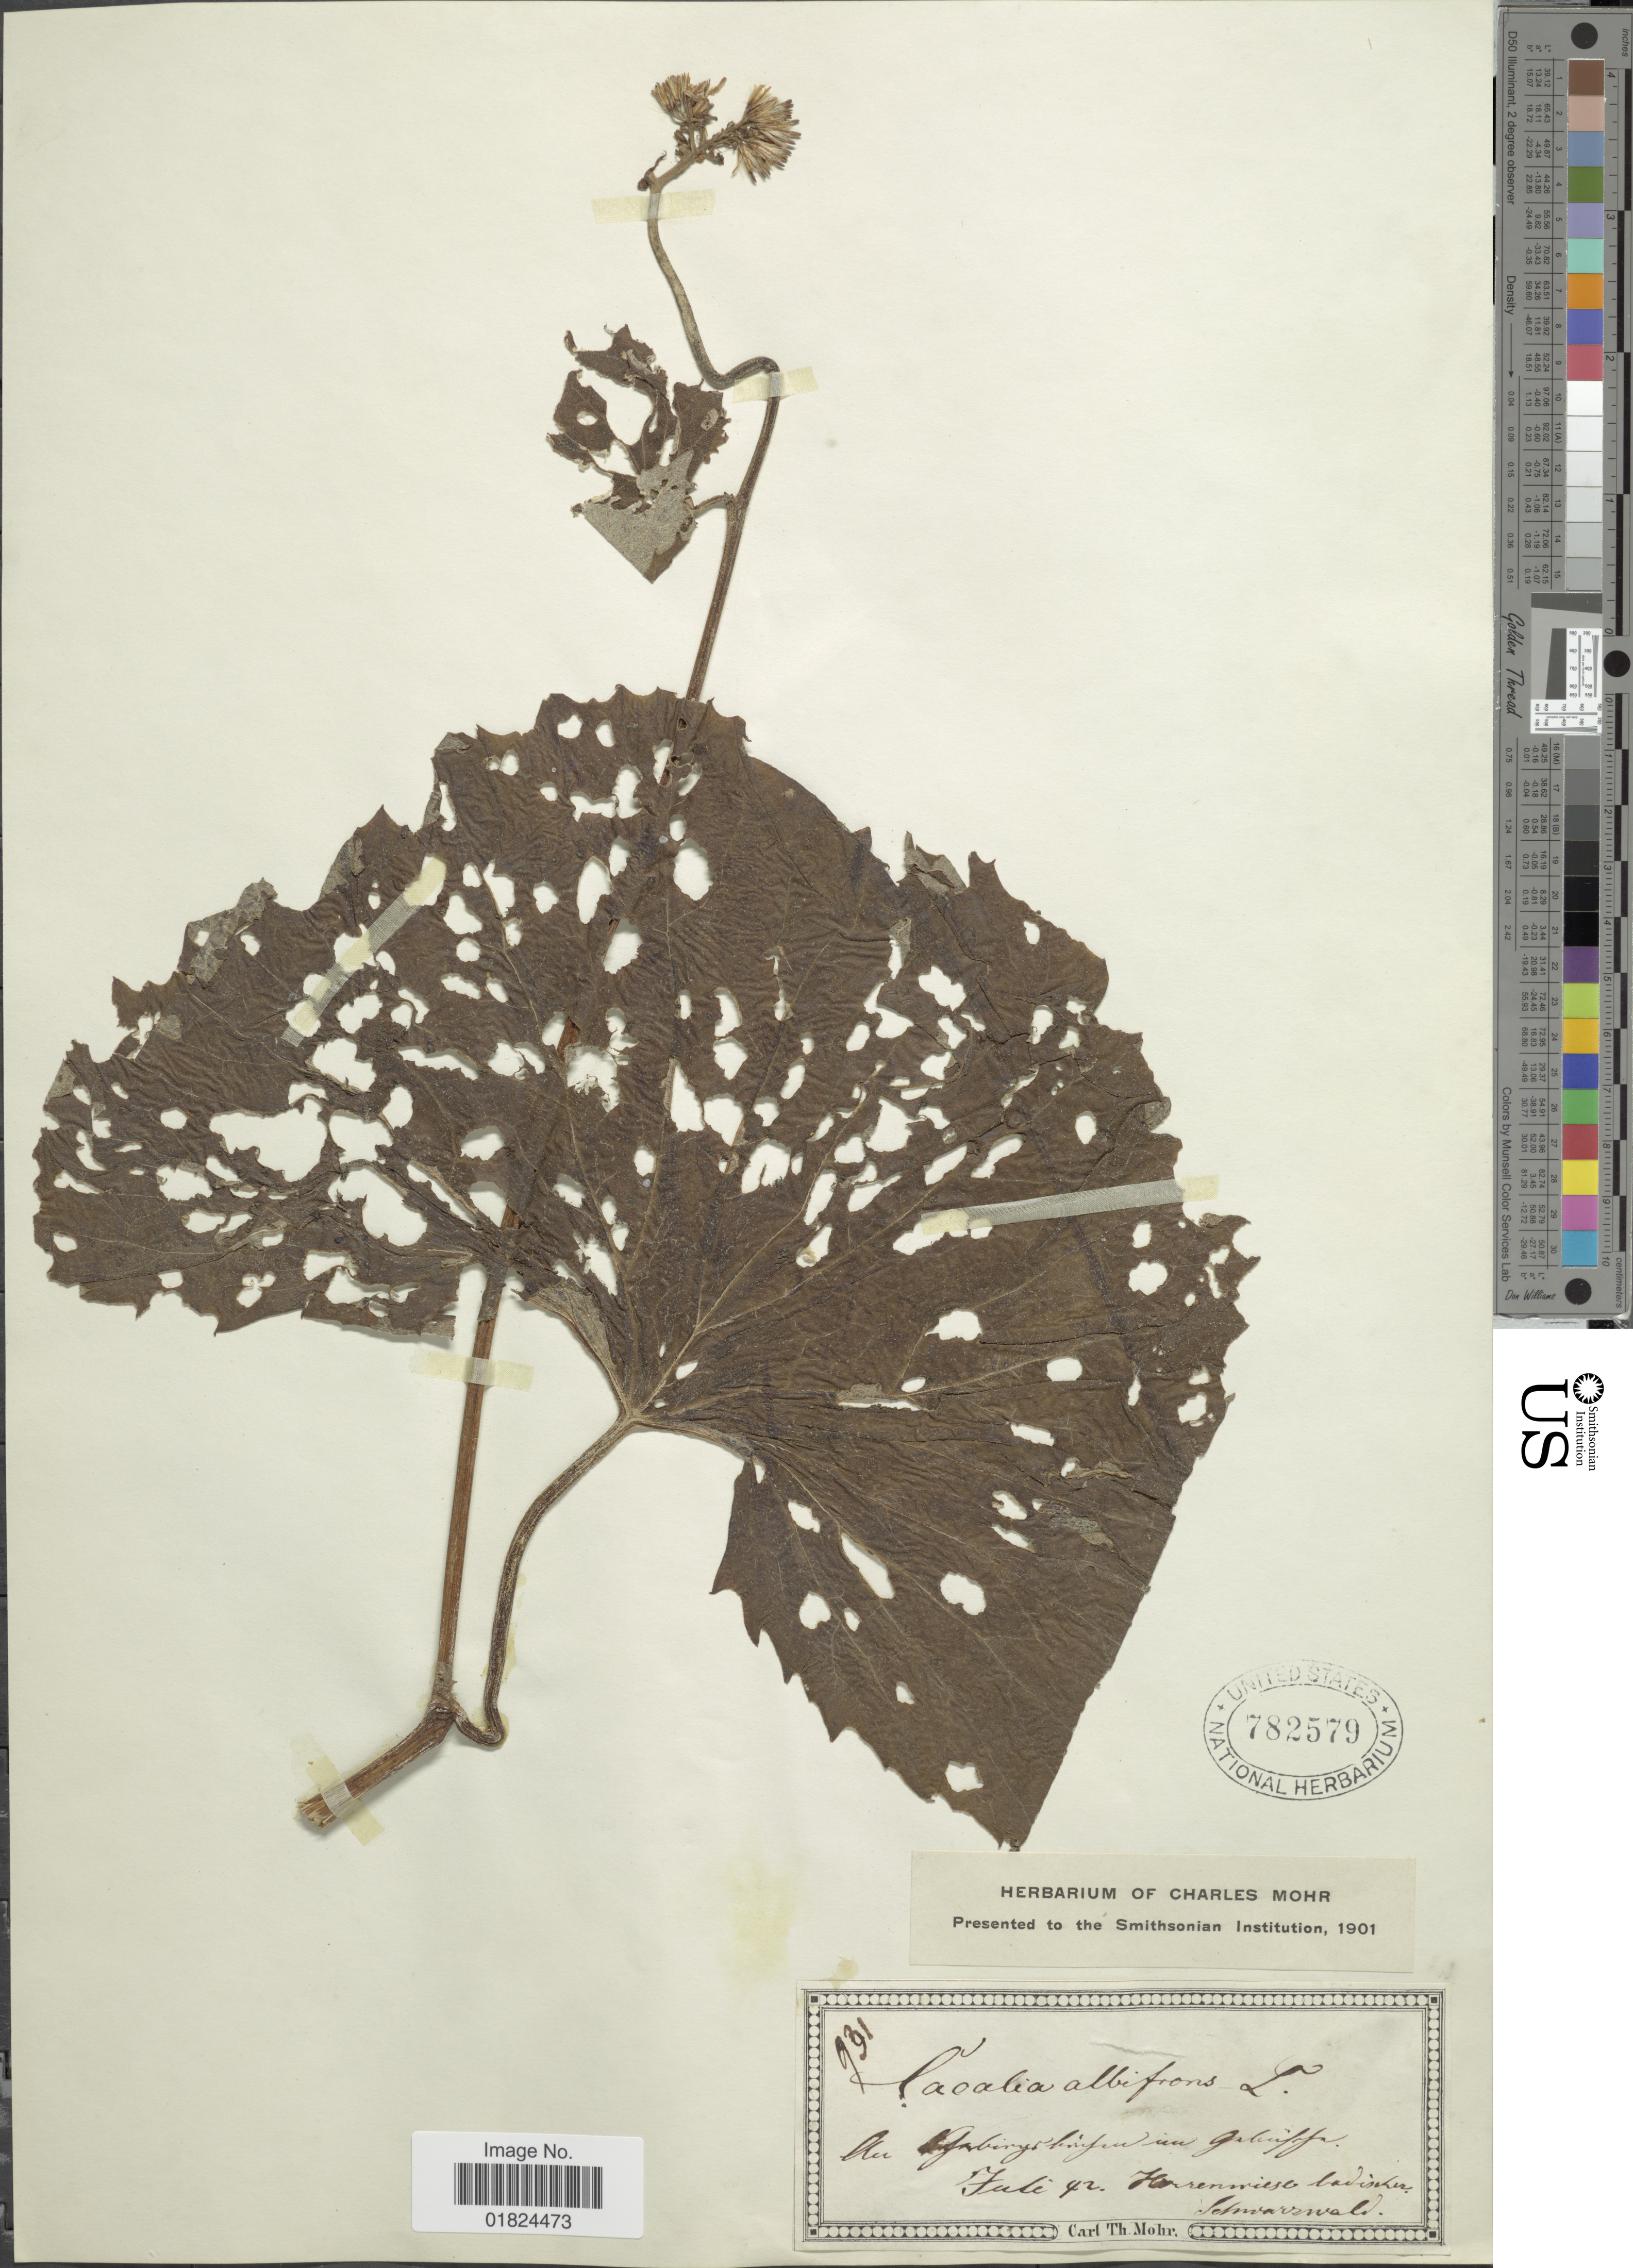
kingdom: Plantae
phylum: Tracheophyta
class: Magnoliopsida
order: Asterales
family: Asteraceae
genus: Adenostyles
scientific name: Adenostyles alliariae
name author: (Gouan) A. Kern.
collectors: Schwarzwals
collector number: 931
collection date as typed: Transcribed d/m/y: /7/92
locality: Au Gebirge brifin in Gsbuffer, Herenwiese ladischer. [interpreted]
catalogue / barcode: US 782579